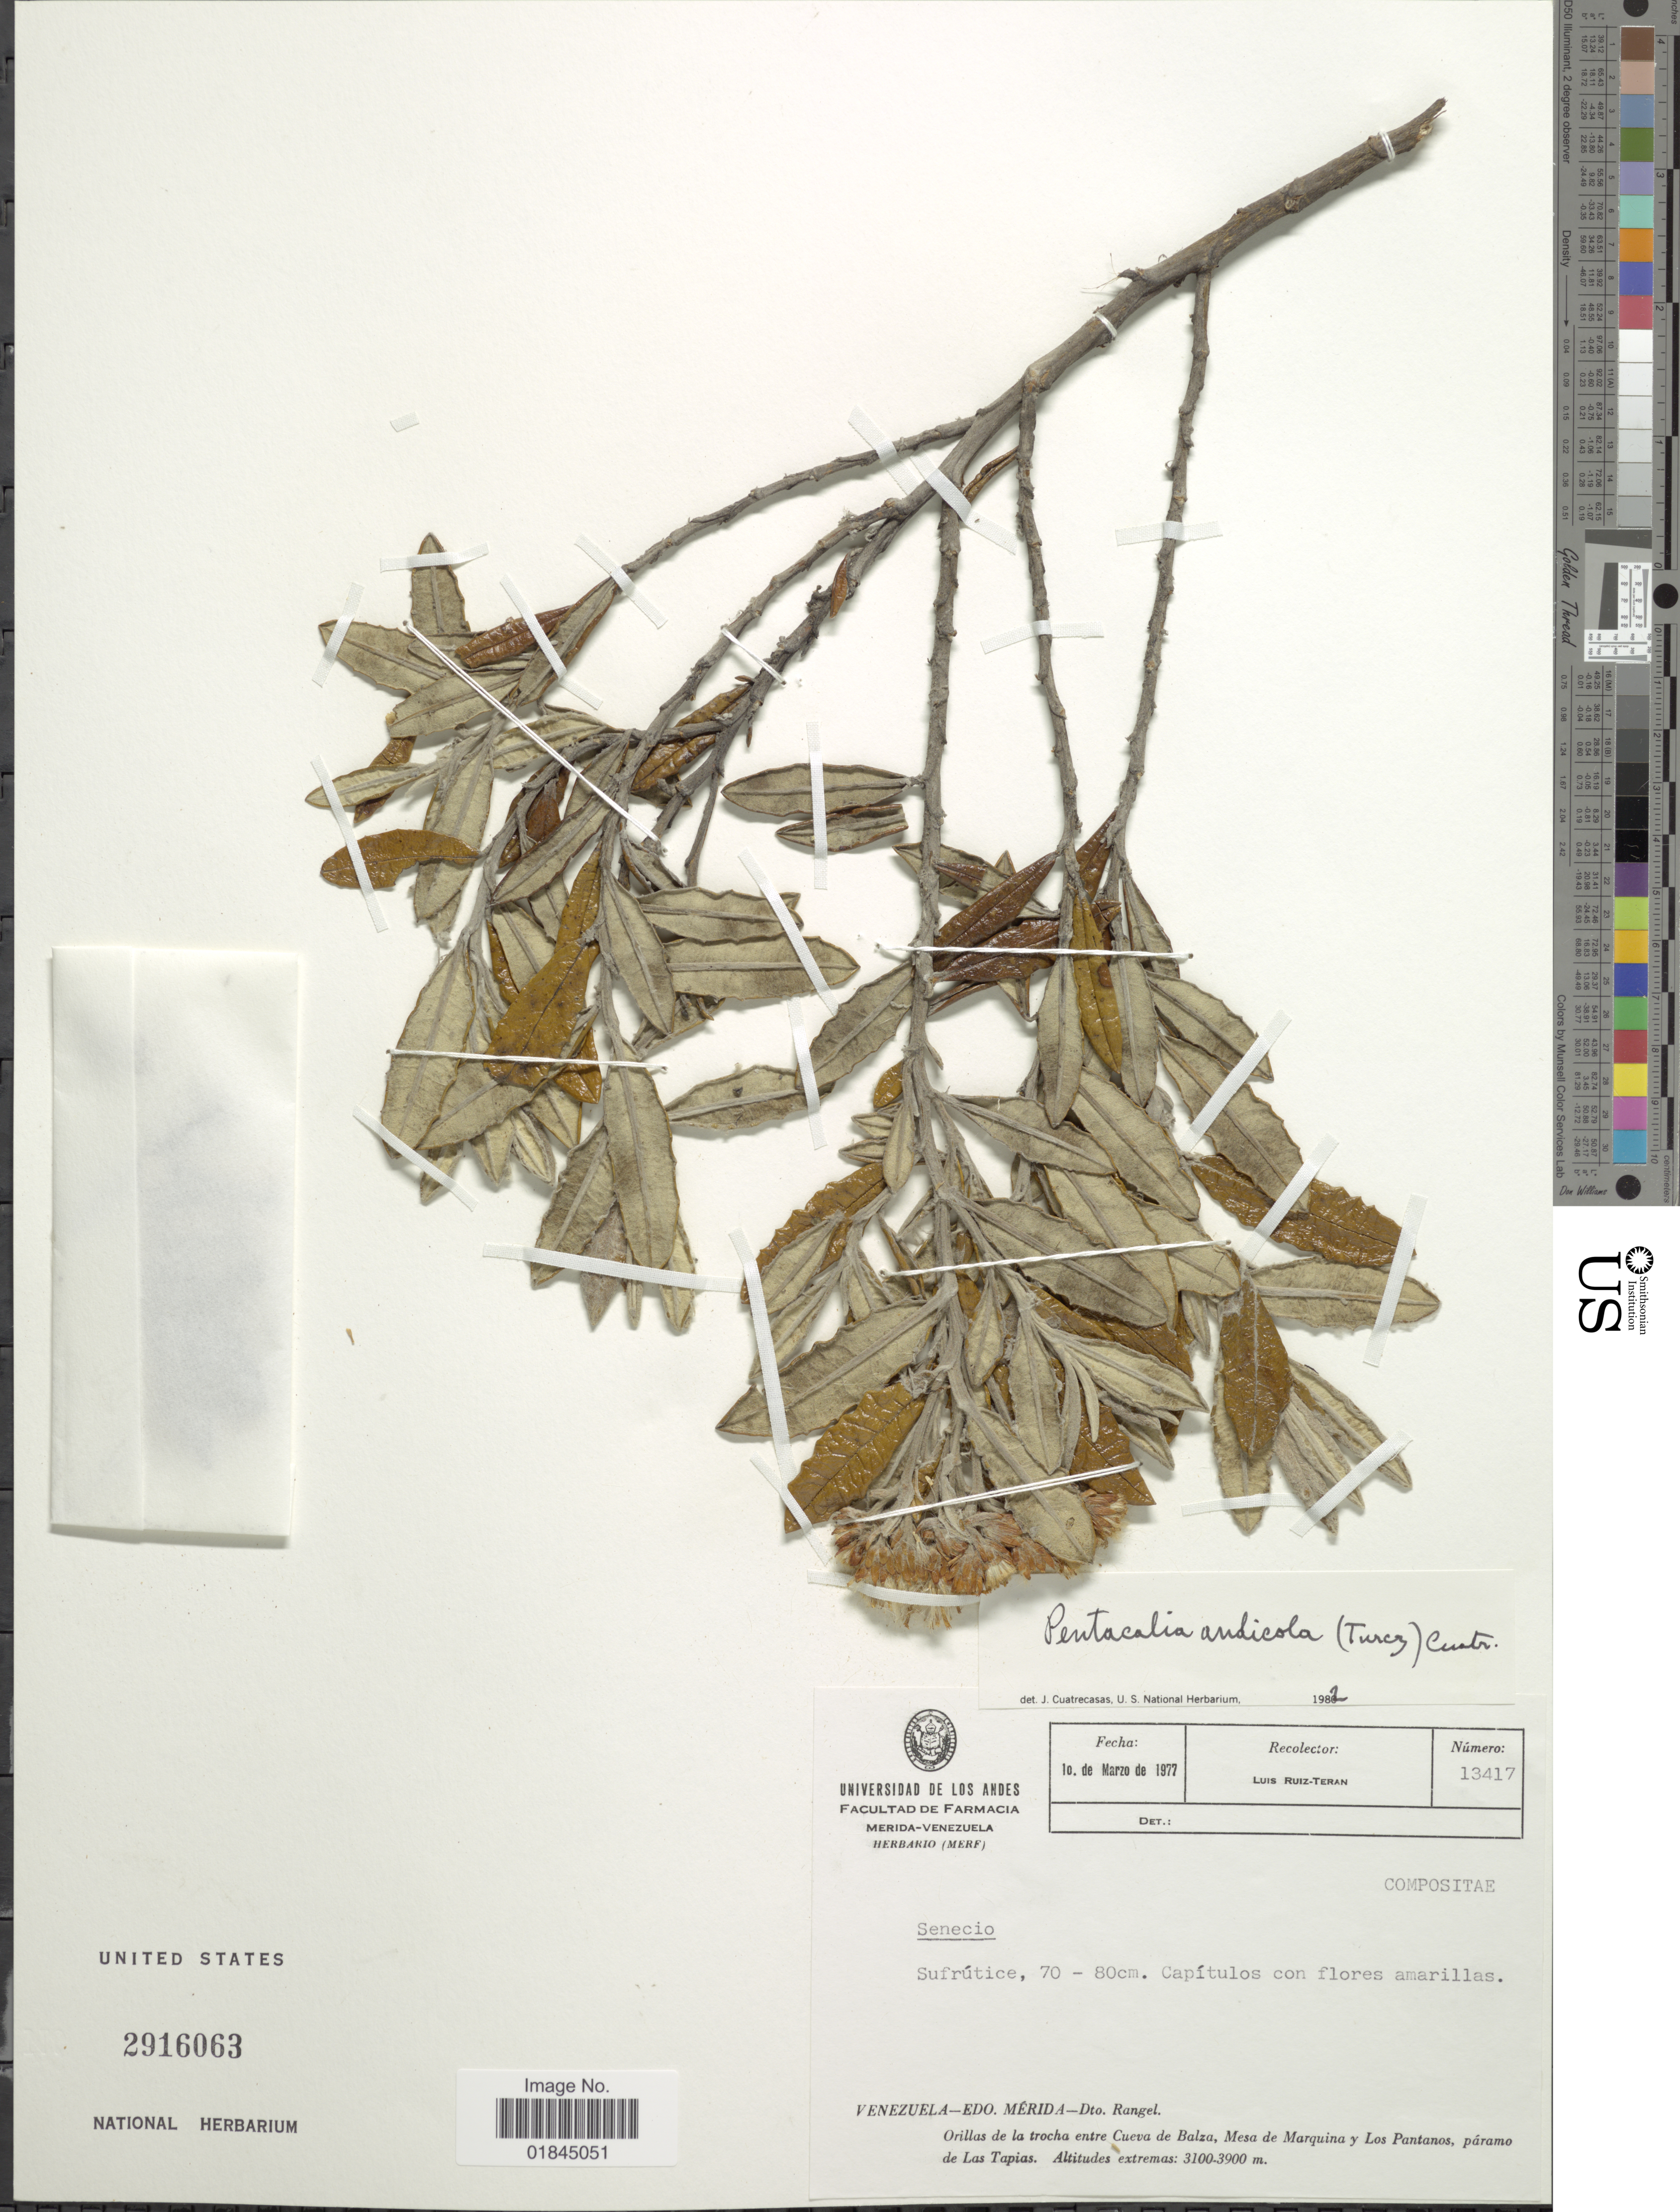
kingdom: Plantae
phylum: Tracheophyta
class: Magnoliopsida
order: Asterales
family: Asteraceae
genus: Pentacalia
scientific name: Pentacalia andicola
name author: (Turcz.) Cuatrec.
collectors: L. Teran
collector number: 13417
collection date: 1977-03-10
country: Venezuela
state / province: Mérida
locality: Dto. Rangel. Orillas de la trocha entre Cueva de Balza, Mesa de Marquina y Los Pantanos, paramo de Las Tapias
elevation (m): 3100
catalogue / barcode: US 2916063